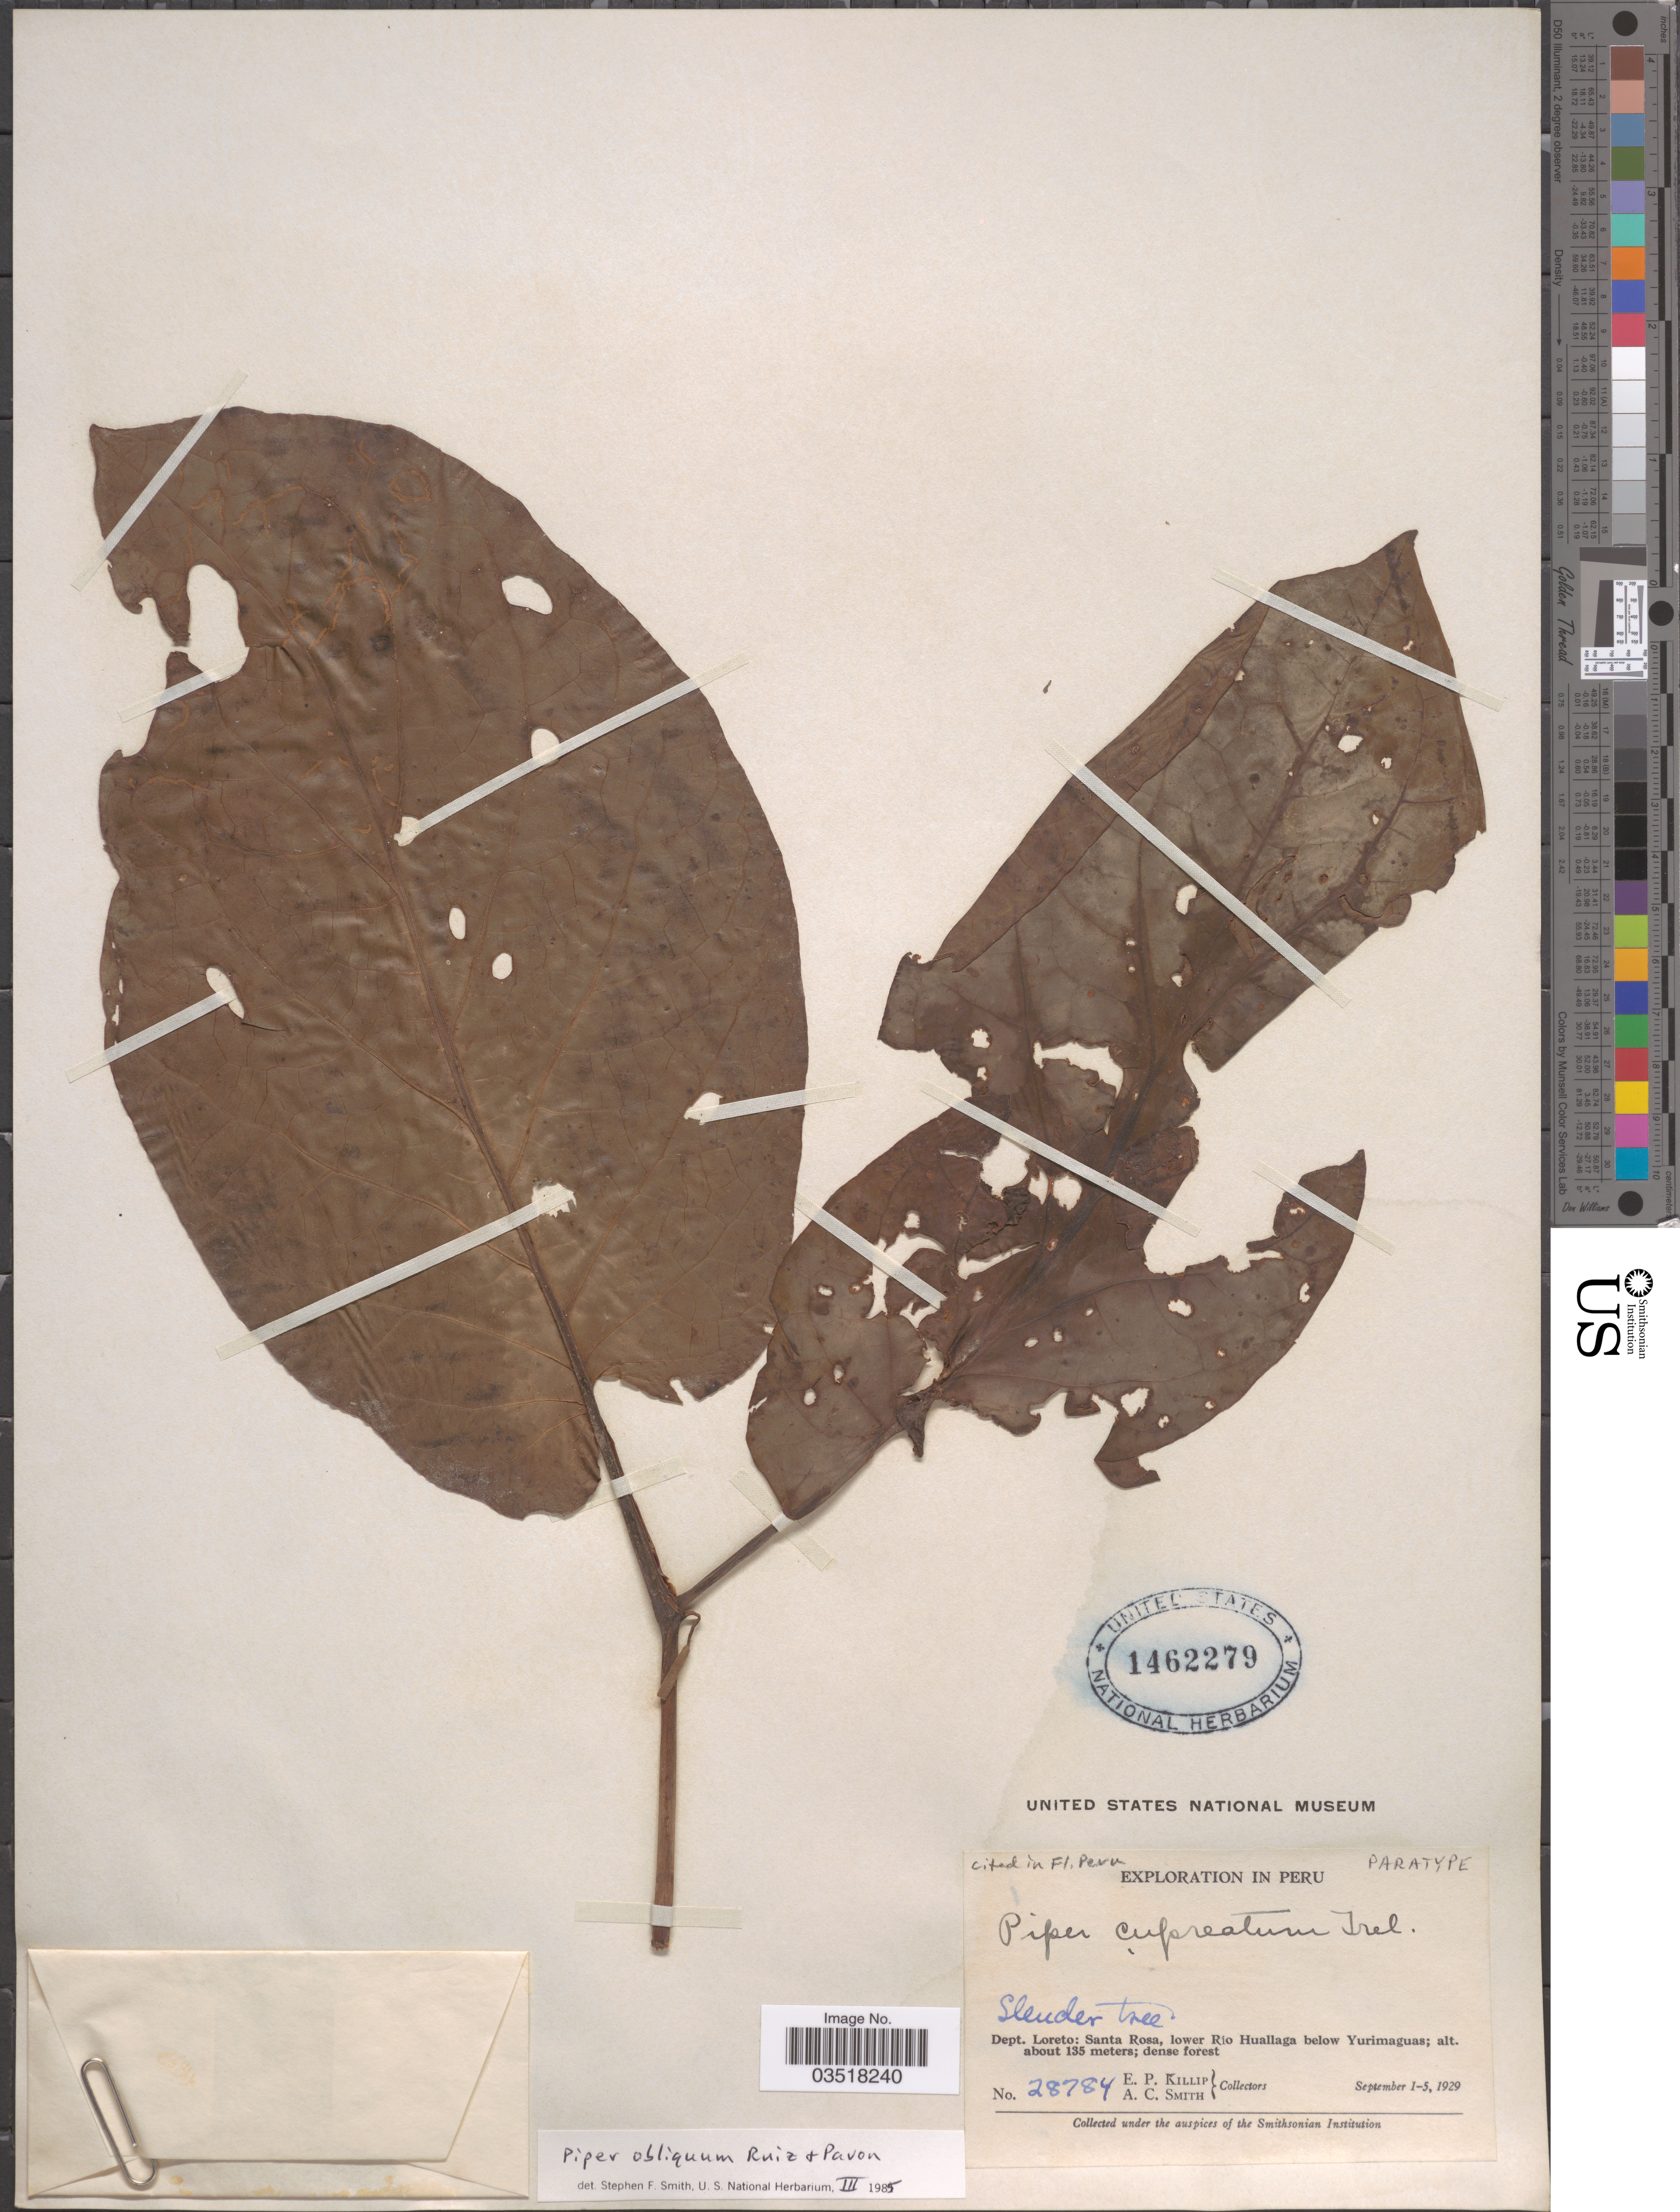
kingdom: Plantae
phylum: Tracheophyta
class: Magnoliopsida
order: Piperales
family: Piperaceae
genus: Piper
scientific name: Piper cupreatum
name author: Trel. in J.F. Macbr.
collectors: E. P. Killip & A. C. Smith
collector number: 28784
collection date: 1929-09-01/1929-09-05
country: Peru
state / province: Loreto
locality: Dept. Loreto: Santa Rosa, lower Rio Huallaga below Yurimaguas.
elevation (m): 135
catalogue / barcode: US 1462279